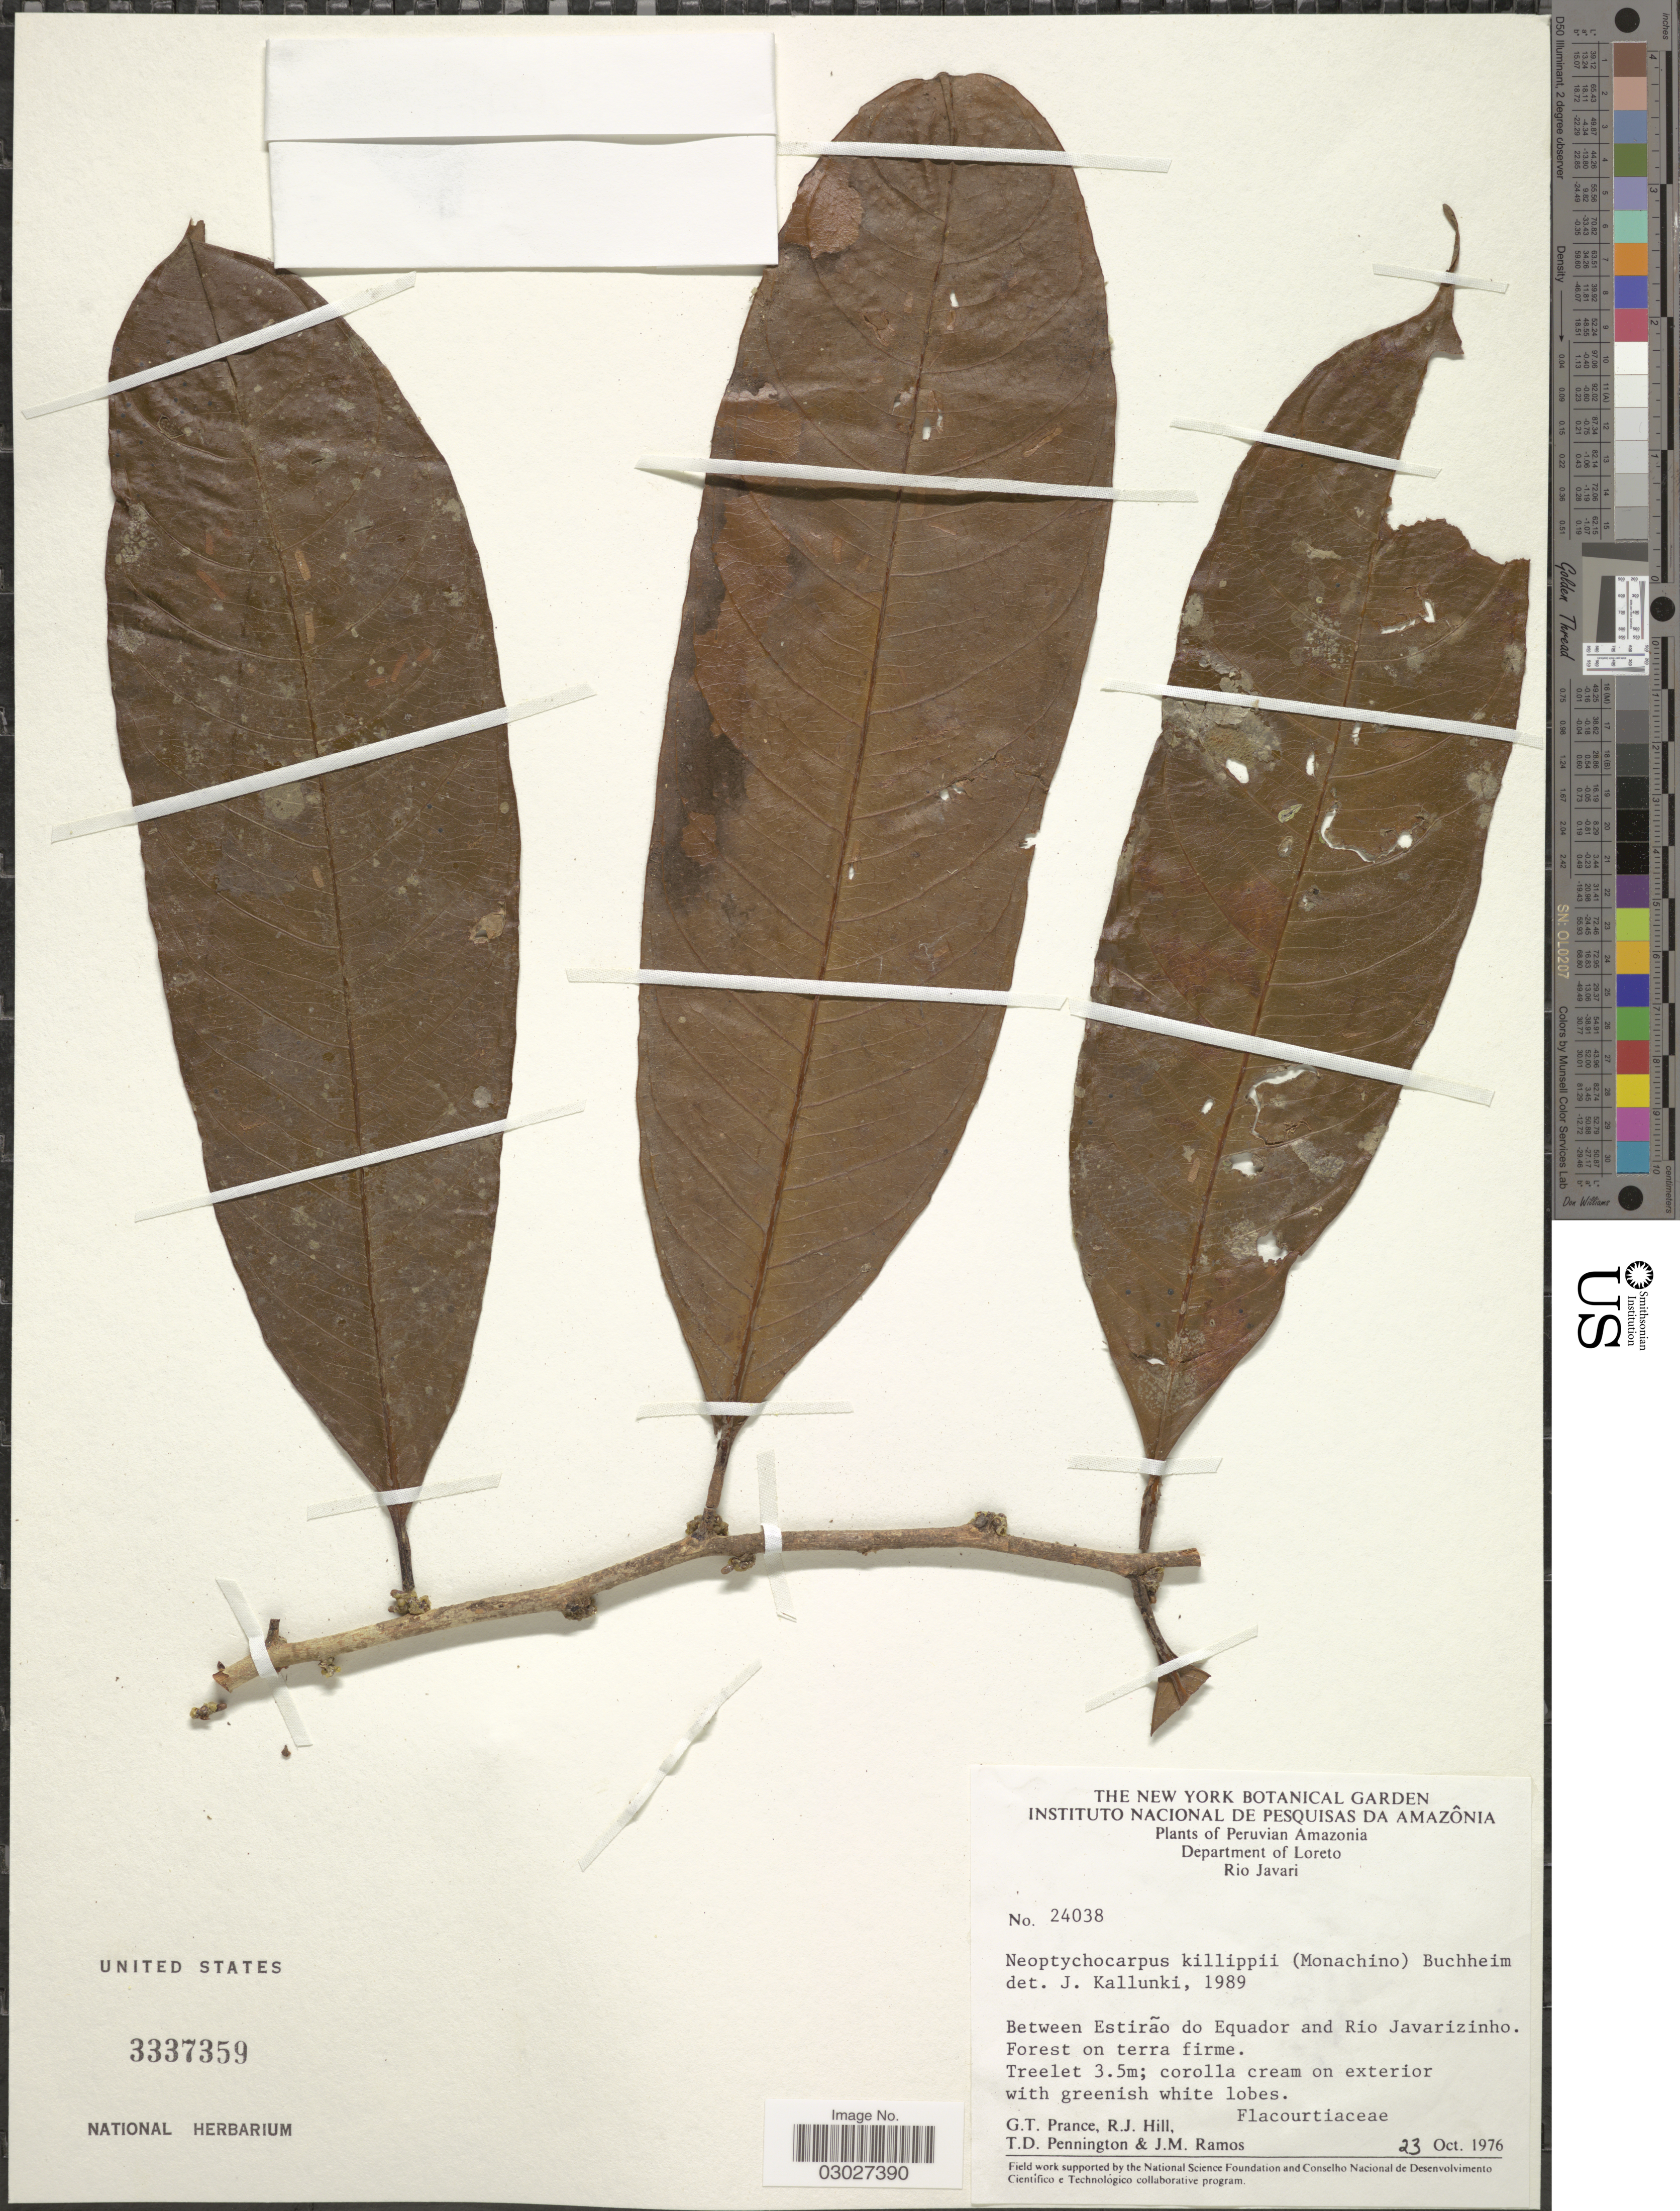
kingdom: Plantae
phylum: Tracheophyta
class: Magnoliopsida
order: Malpighiales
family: Salicaceae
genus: Casearia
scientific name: Casearia killipii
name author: (Monach.) Mestier et al.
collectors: G. T. Prance, R. J. Hill, T. D. Pennington & J. M. Ramos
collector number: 24038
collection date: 1976-10-23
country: Peru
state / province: Loreto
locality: Peruvian Amazonia. Department of Loreto. Rio Javari. Between Estirão do Equador and Rio Javarizinho.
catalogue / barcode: US 3337359